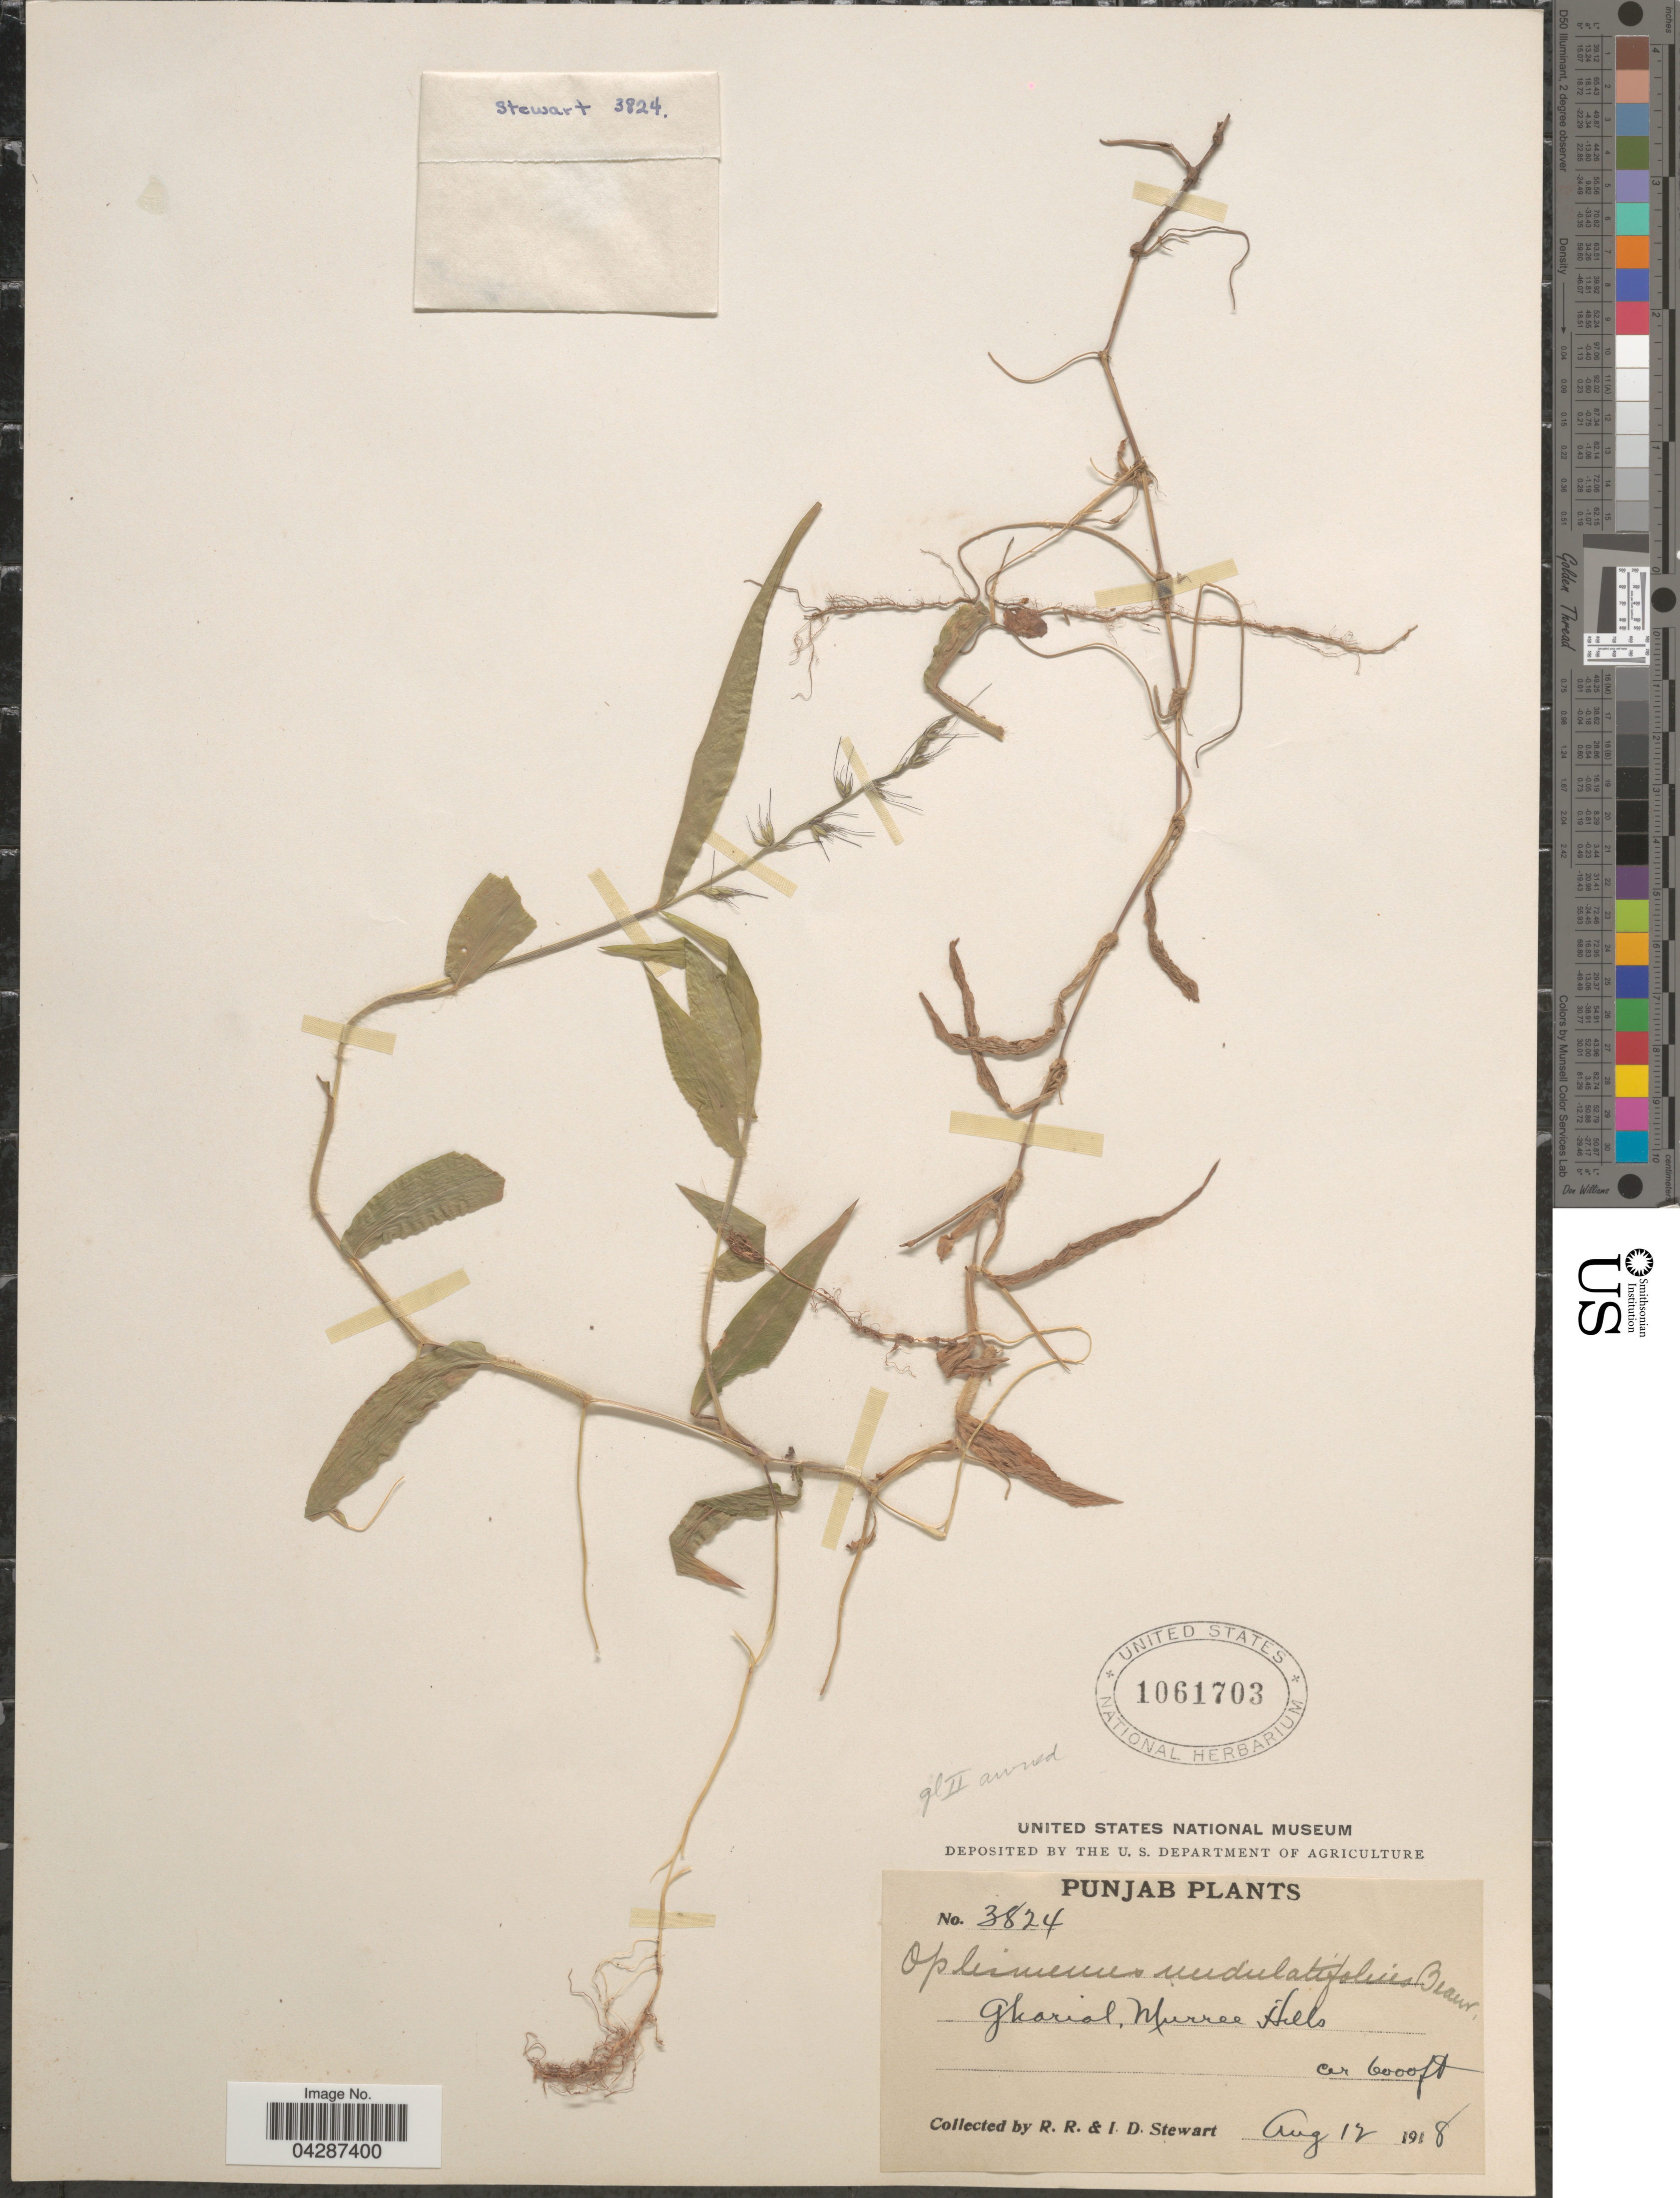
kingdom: Plantae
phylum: Tracheophyta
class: Liliopsida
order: Poales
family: Poaceae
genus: Oplismenus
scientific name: Oplismenus undulatifolius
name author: (Ard.) P. Beauv.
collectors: R. Stewart & I. Stewart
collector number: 3824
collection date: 1918-08-12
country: Pakistan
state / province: Punjab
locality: Gharial, Murree Hills.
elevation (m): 1829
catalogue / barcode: US 1061703